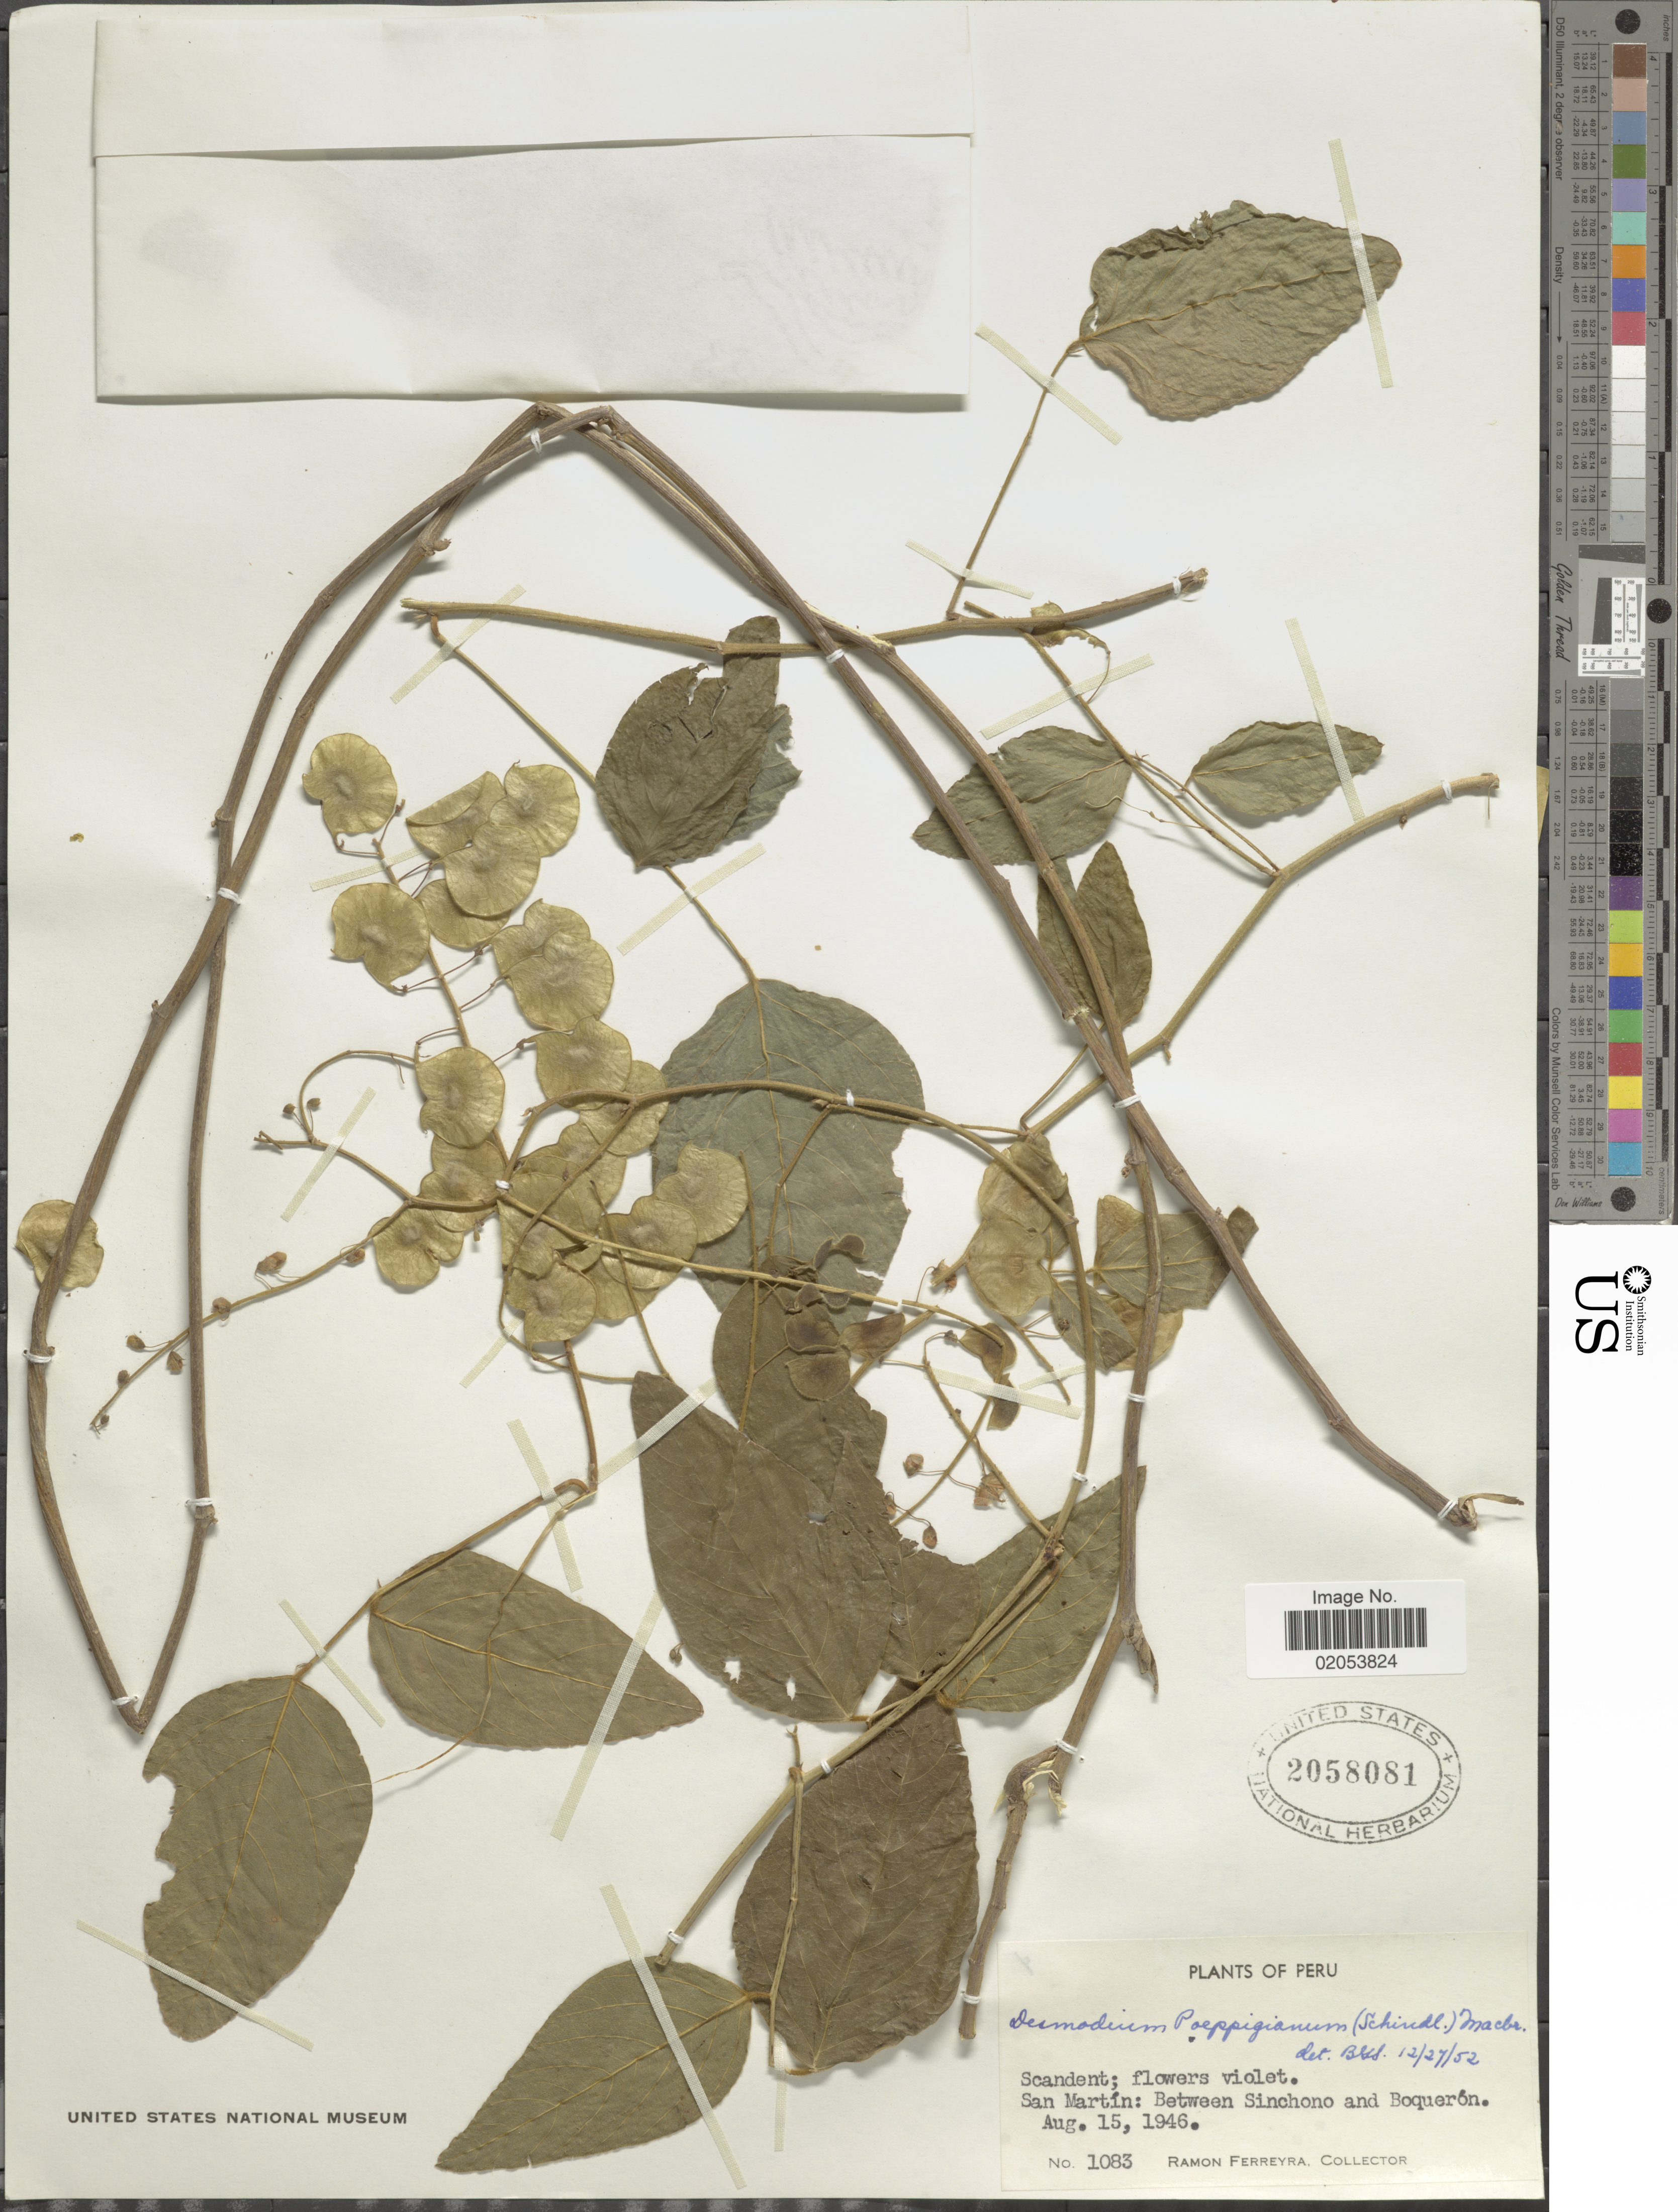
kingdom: Plantae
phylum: Tracheophyta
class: Magnoliopsida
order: Fabales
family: Fabaceae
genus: Desmodium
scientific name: Desmodium poeppigianum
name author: (Schindl.) J.F. Macbr.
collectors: R. A. Ferreyra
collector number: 1083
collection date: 1946-08-15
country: Peru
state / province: San Martín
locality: Between Sinchono and Boqueron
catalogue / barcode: US 2058081